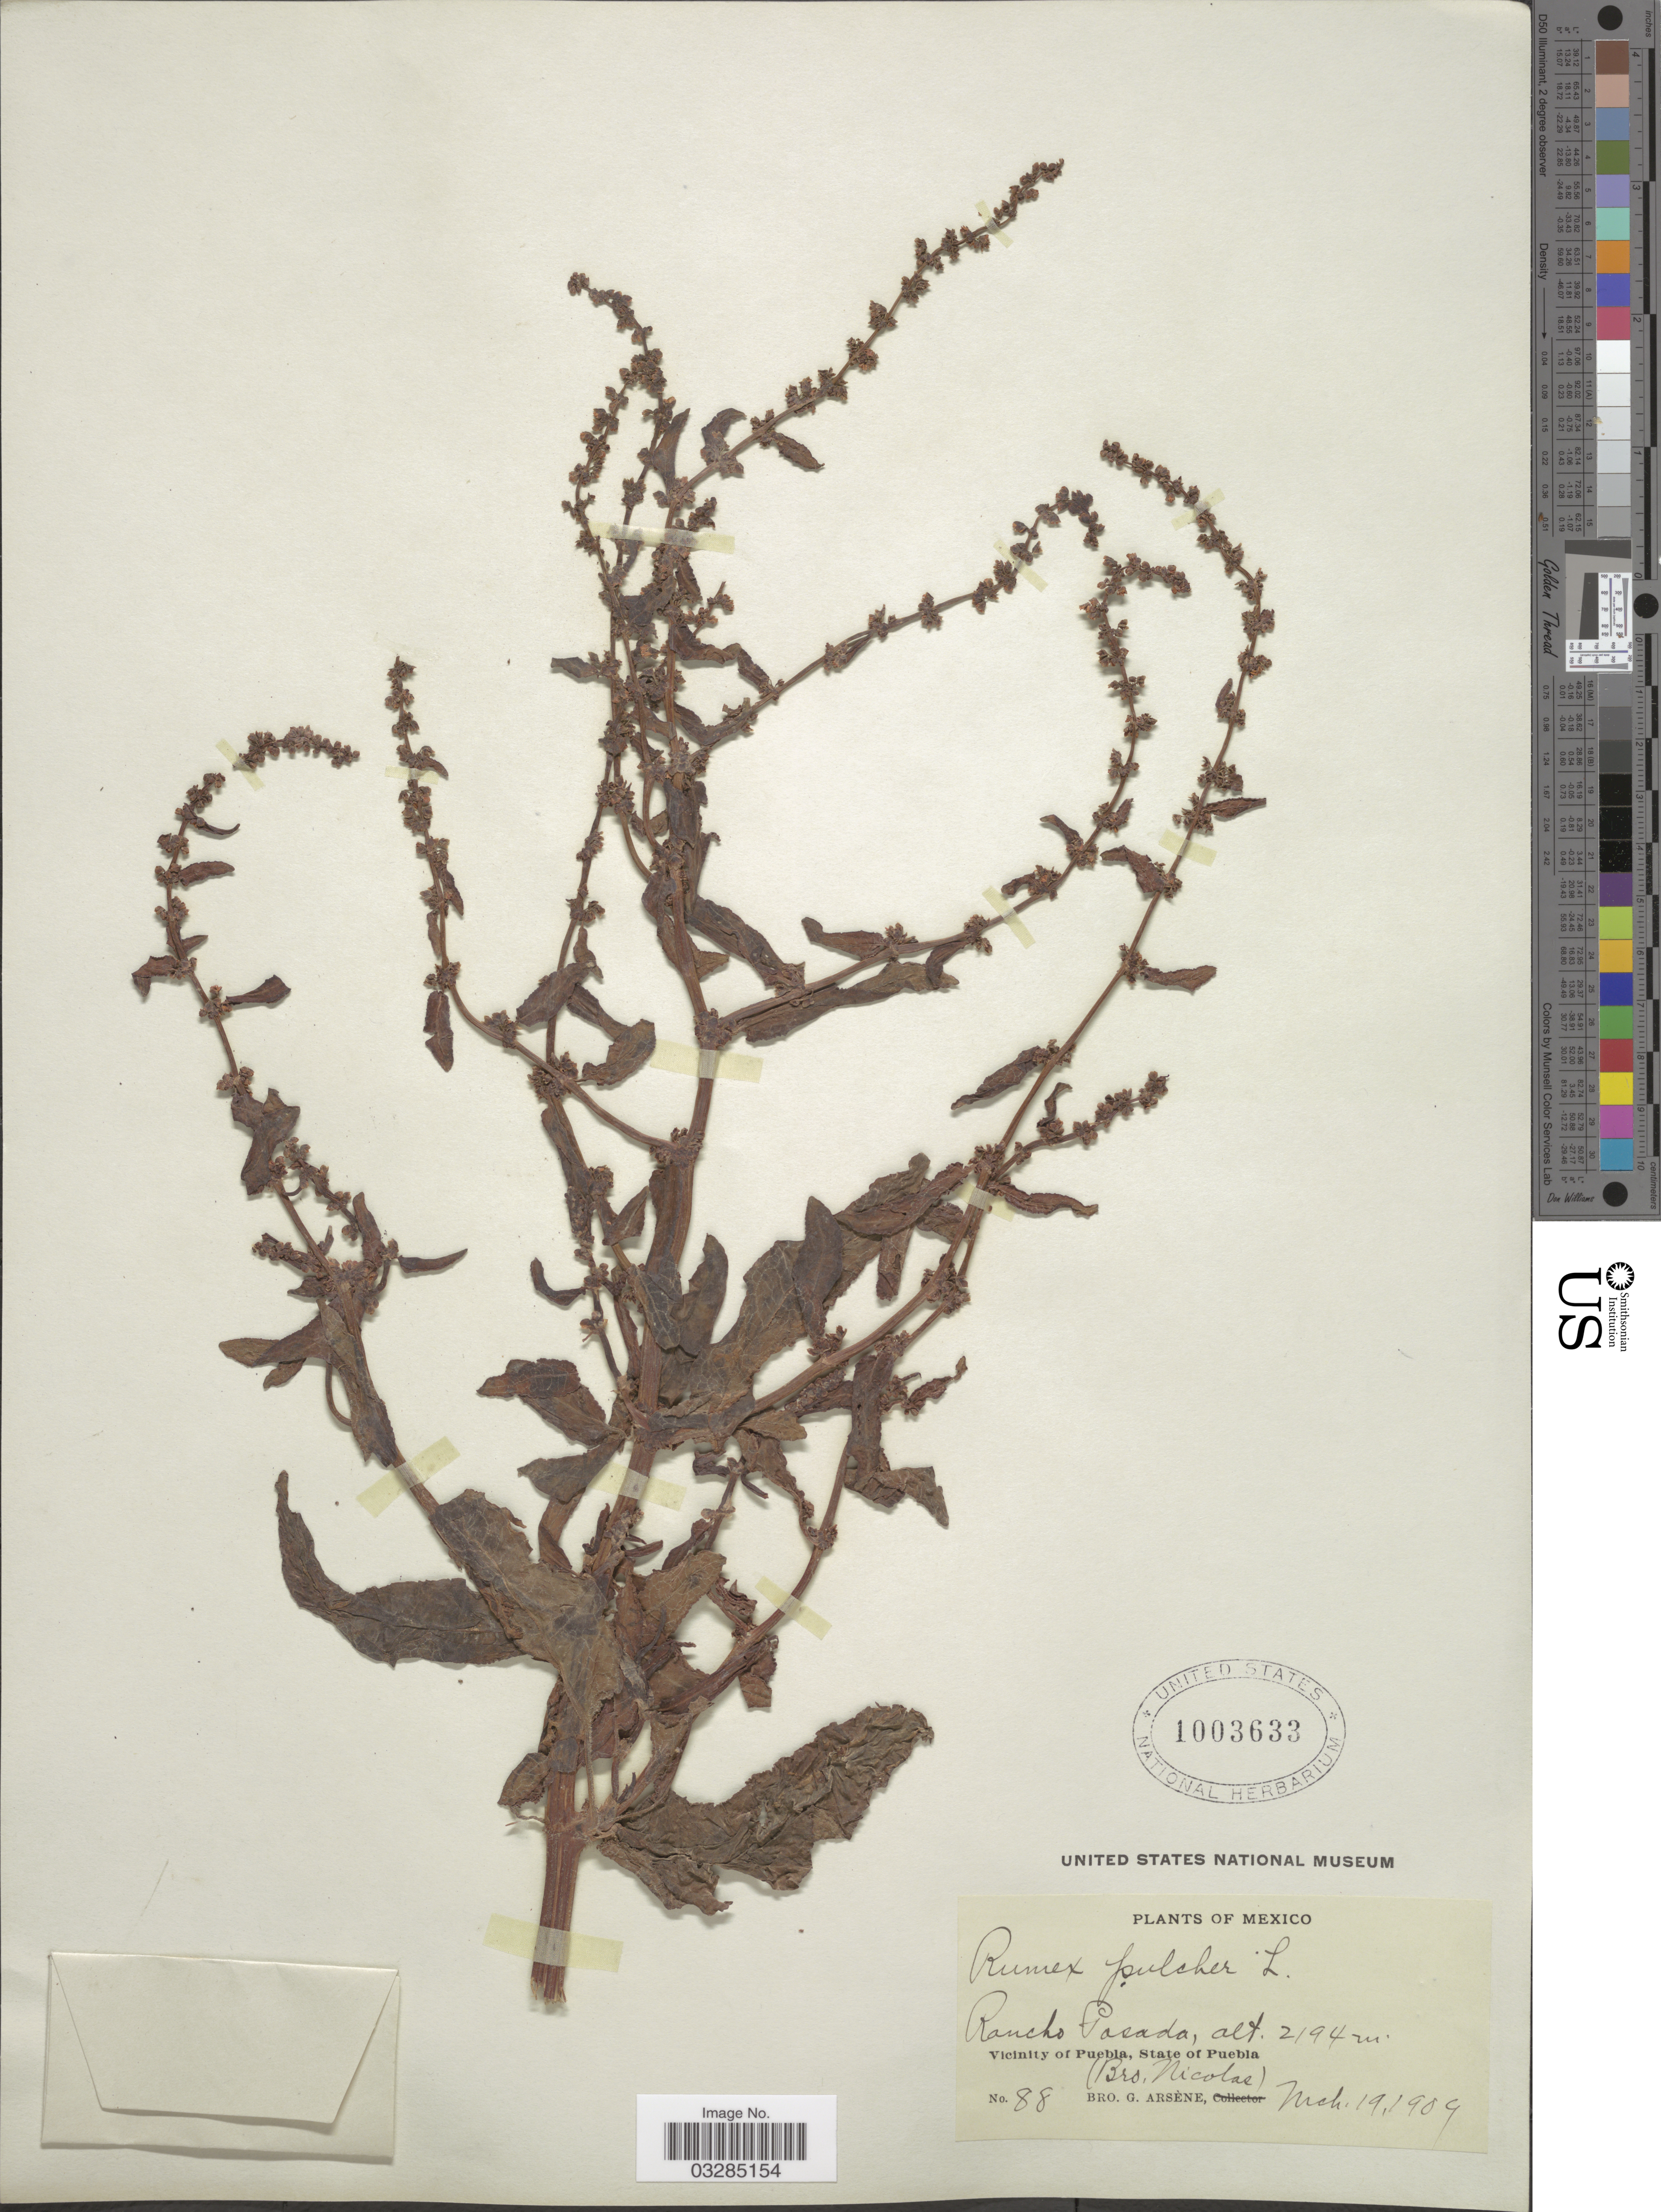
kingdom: Plantae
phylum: Tracheophyta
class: Magnoliopsida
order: Caryophyllales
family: Polygonaceae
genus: Rumex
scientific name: Rumex pulcher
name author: L.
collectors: Bro. G. Arsène & Bro. Nicolas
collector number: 88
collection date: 1909-03-19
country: Mexico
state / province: Puebla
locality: Rancho Pasada. Vicinity of Puebla.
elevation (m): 2194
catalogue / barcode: US 1003633